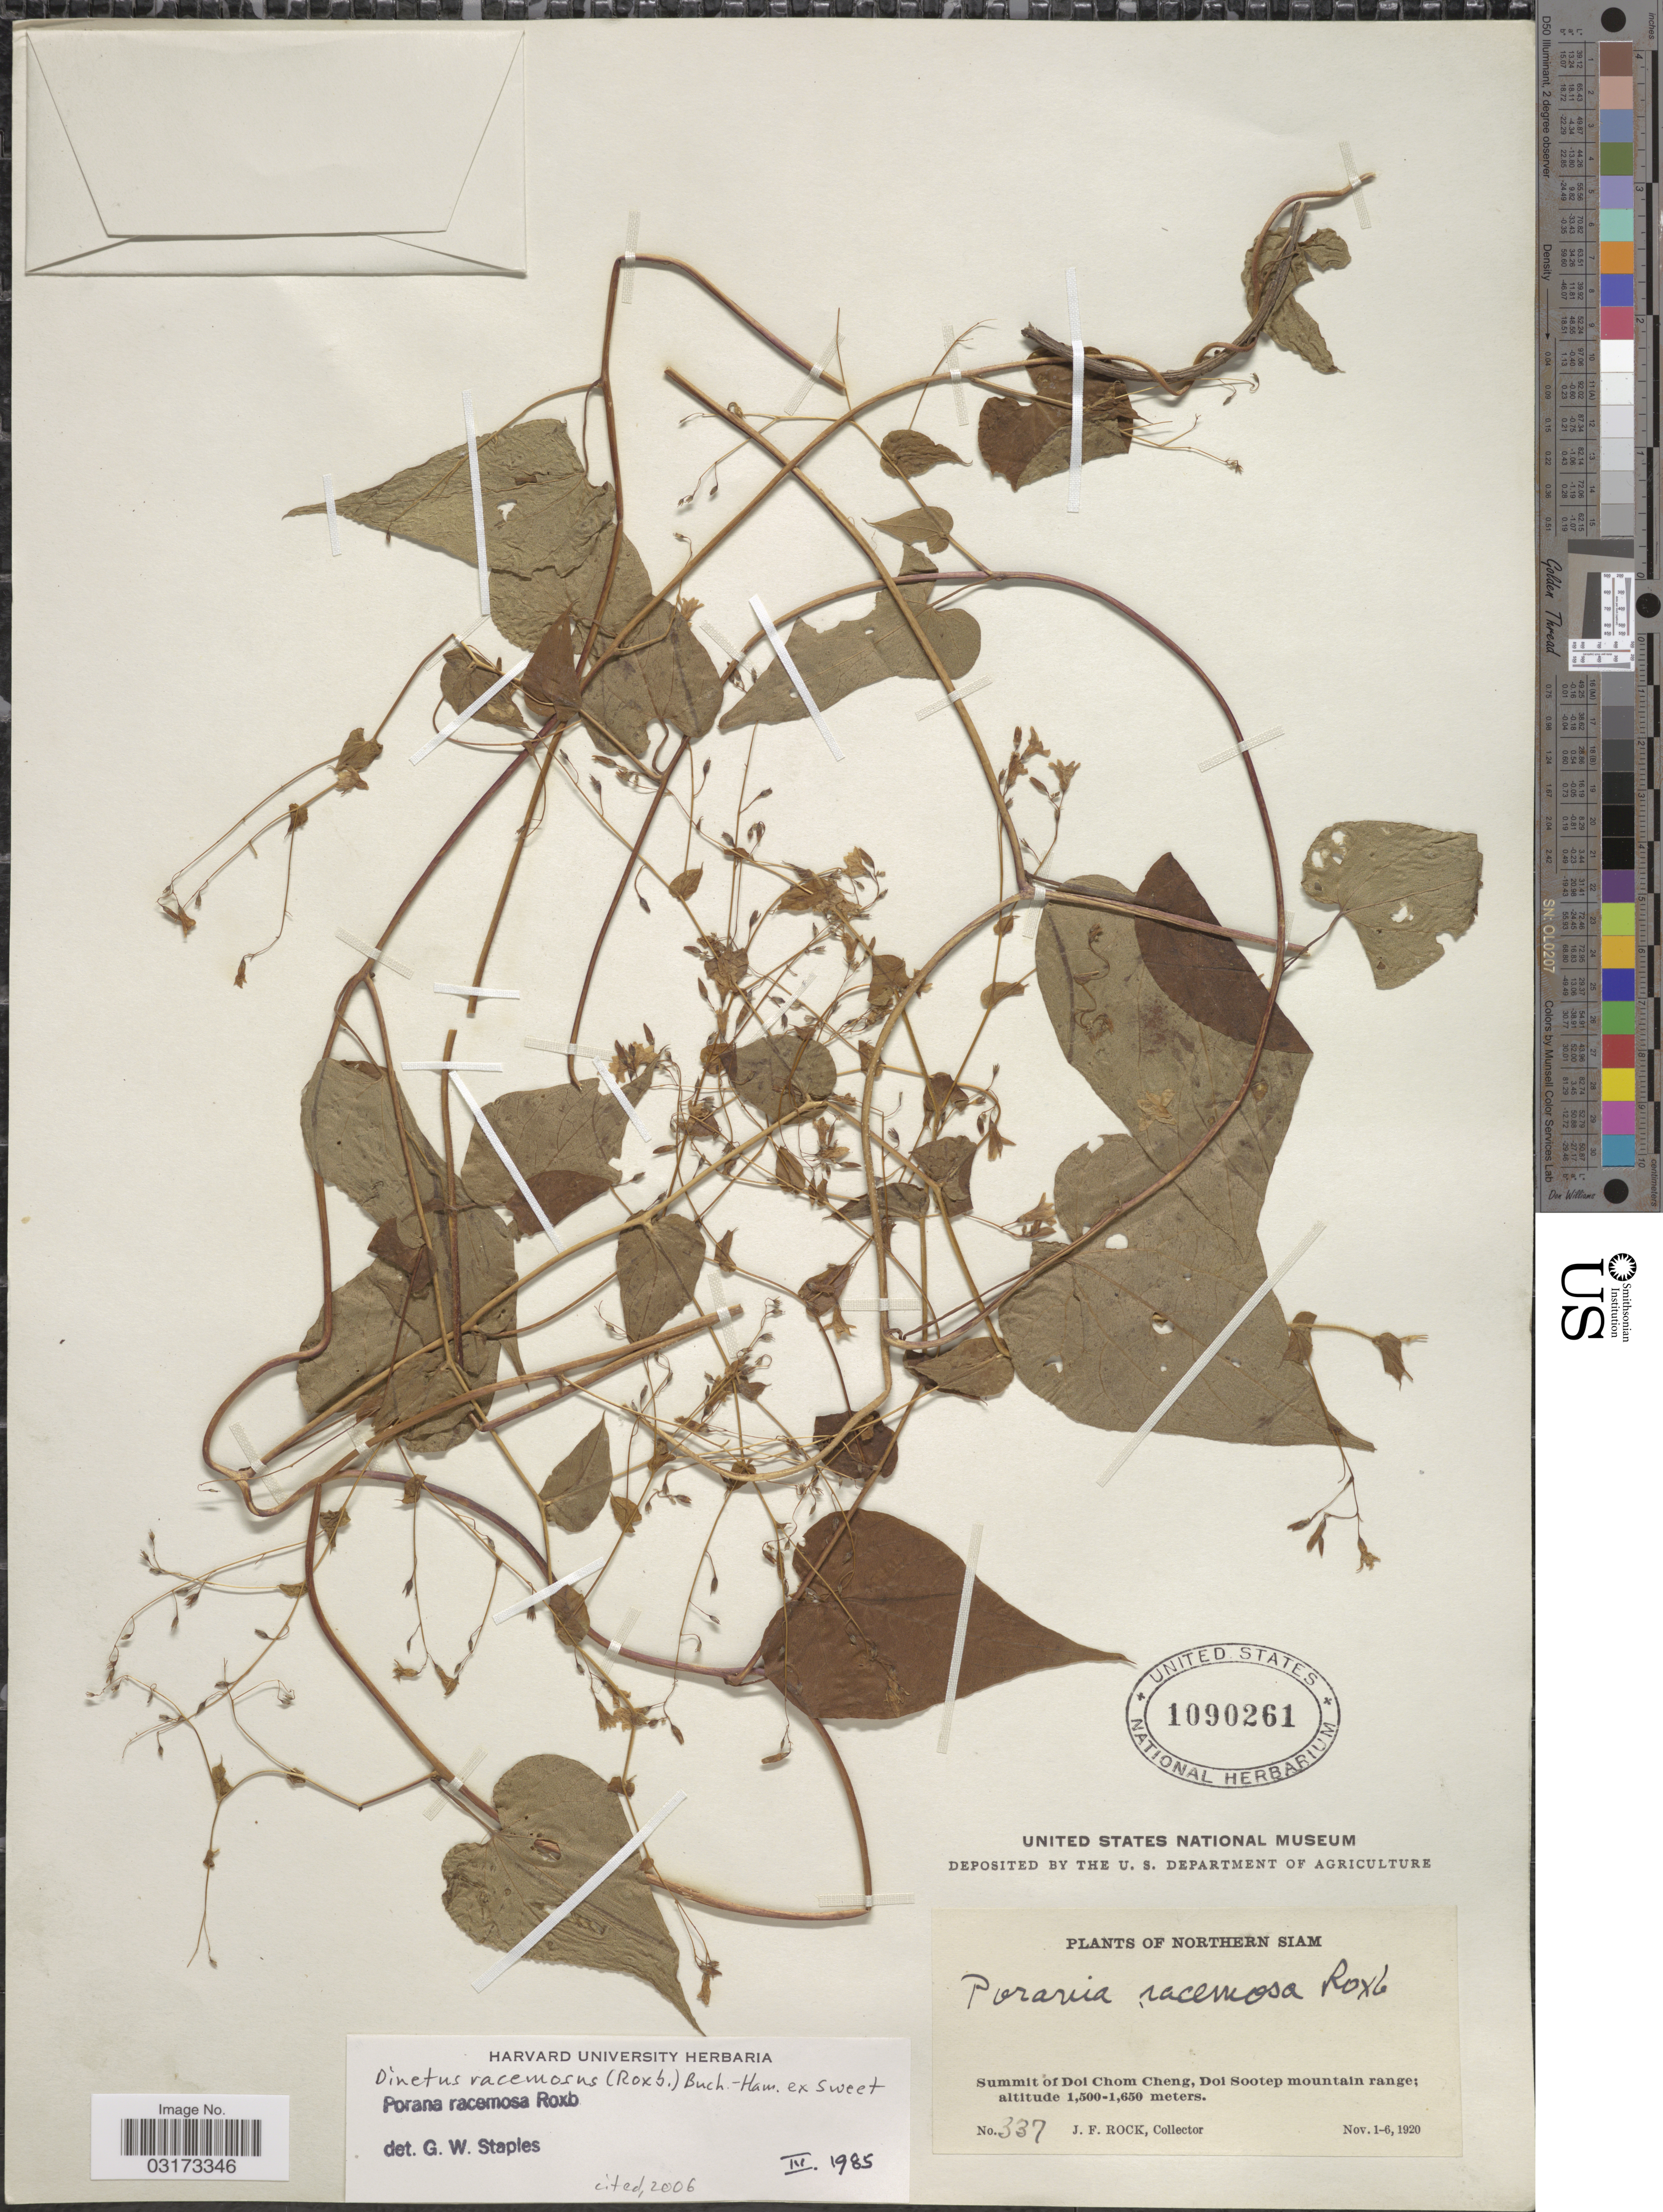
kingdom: Plantae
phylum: Tracheophyta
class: Magnoliopsida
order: Solanales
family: Convolvulaceae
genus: Dinetus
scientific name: Dinetus racemosus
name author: (Roxb.) Sweet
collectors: J. Rock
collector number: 337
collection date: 1920-11-01/1920-11-06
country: Thailand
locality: Northern Siam. Summit of Doi Chom Cheng, Doi Sootep mountain range.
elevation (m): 1500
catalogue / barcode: US 1090261